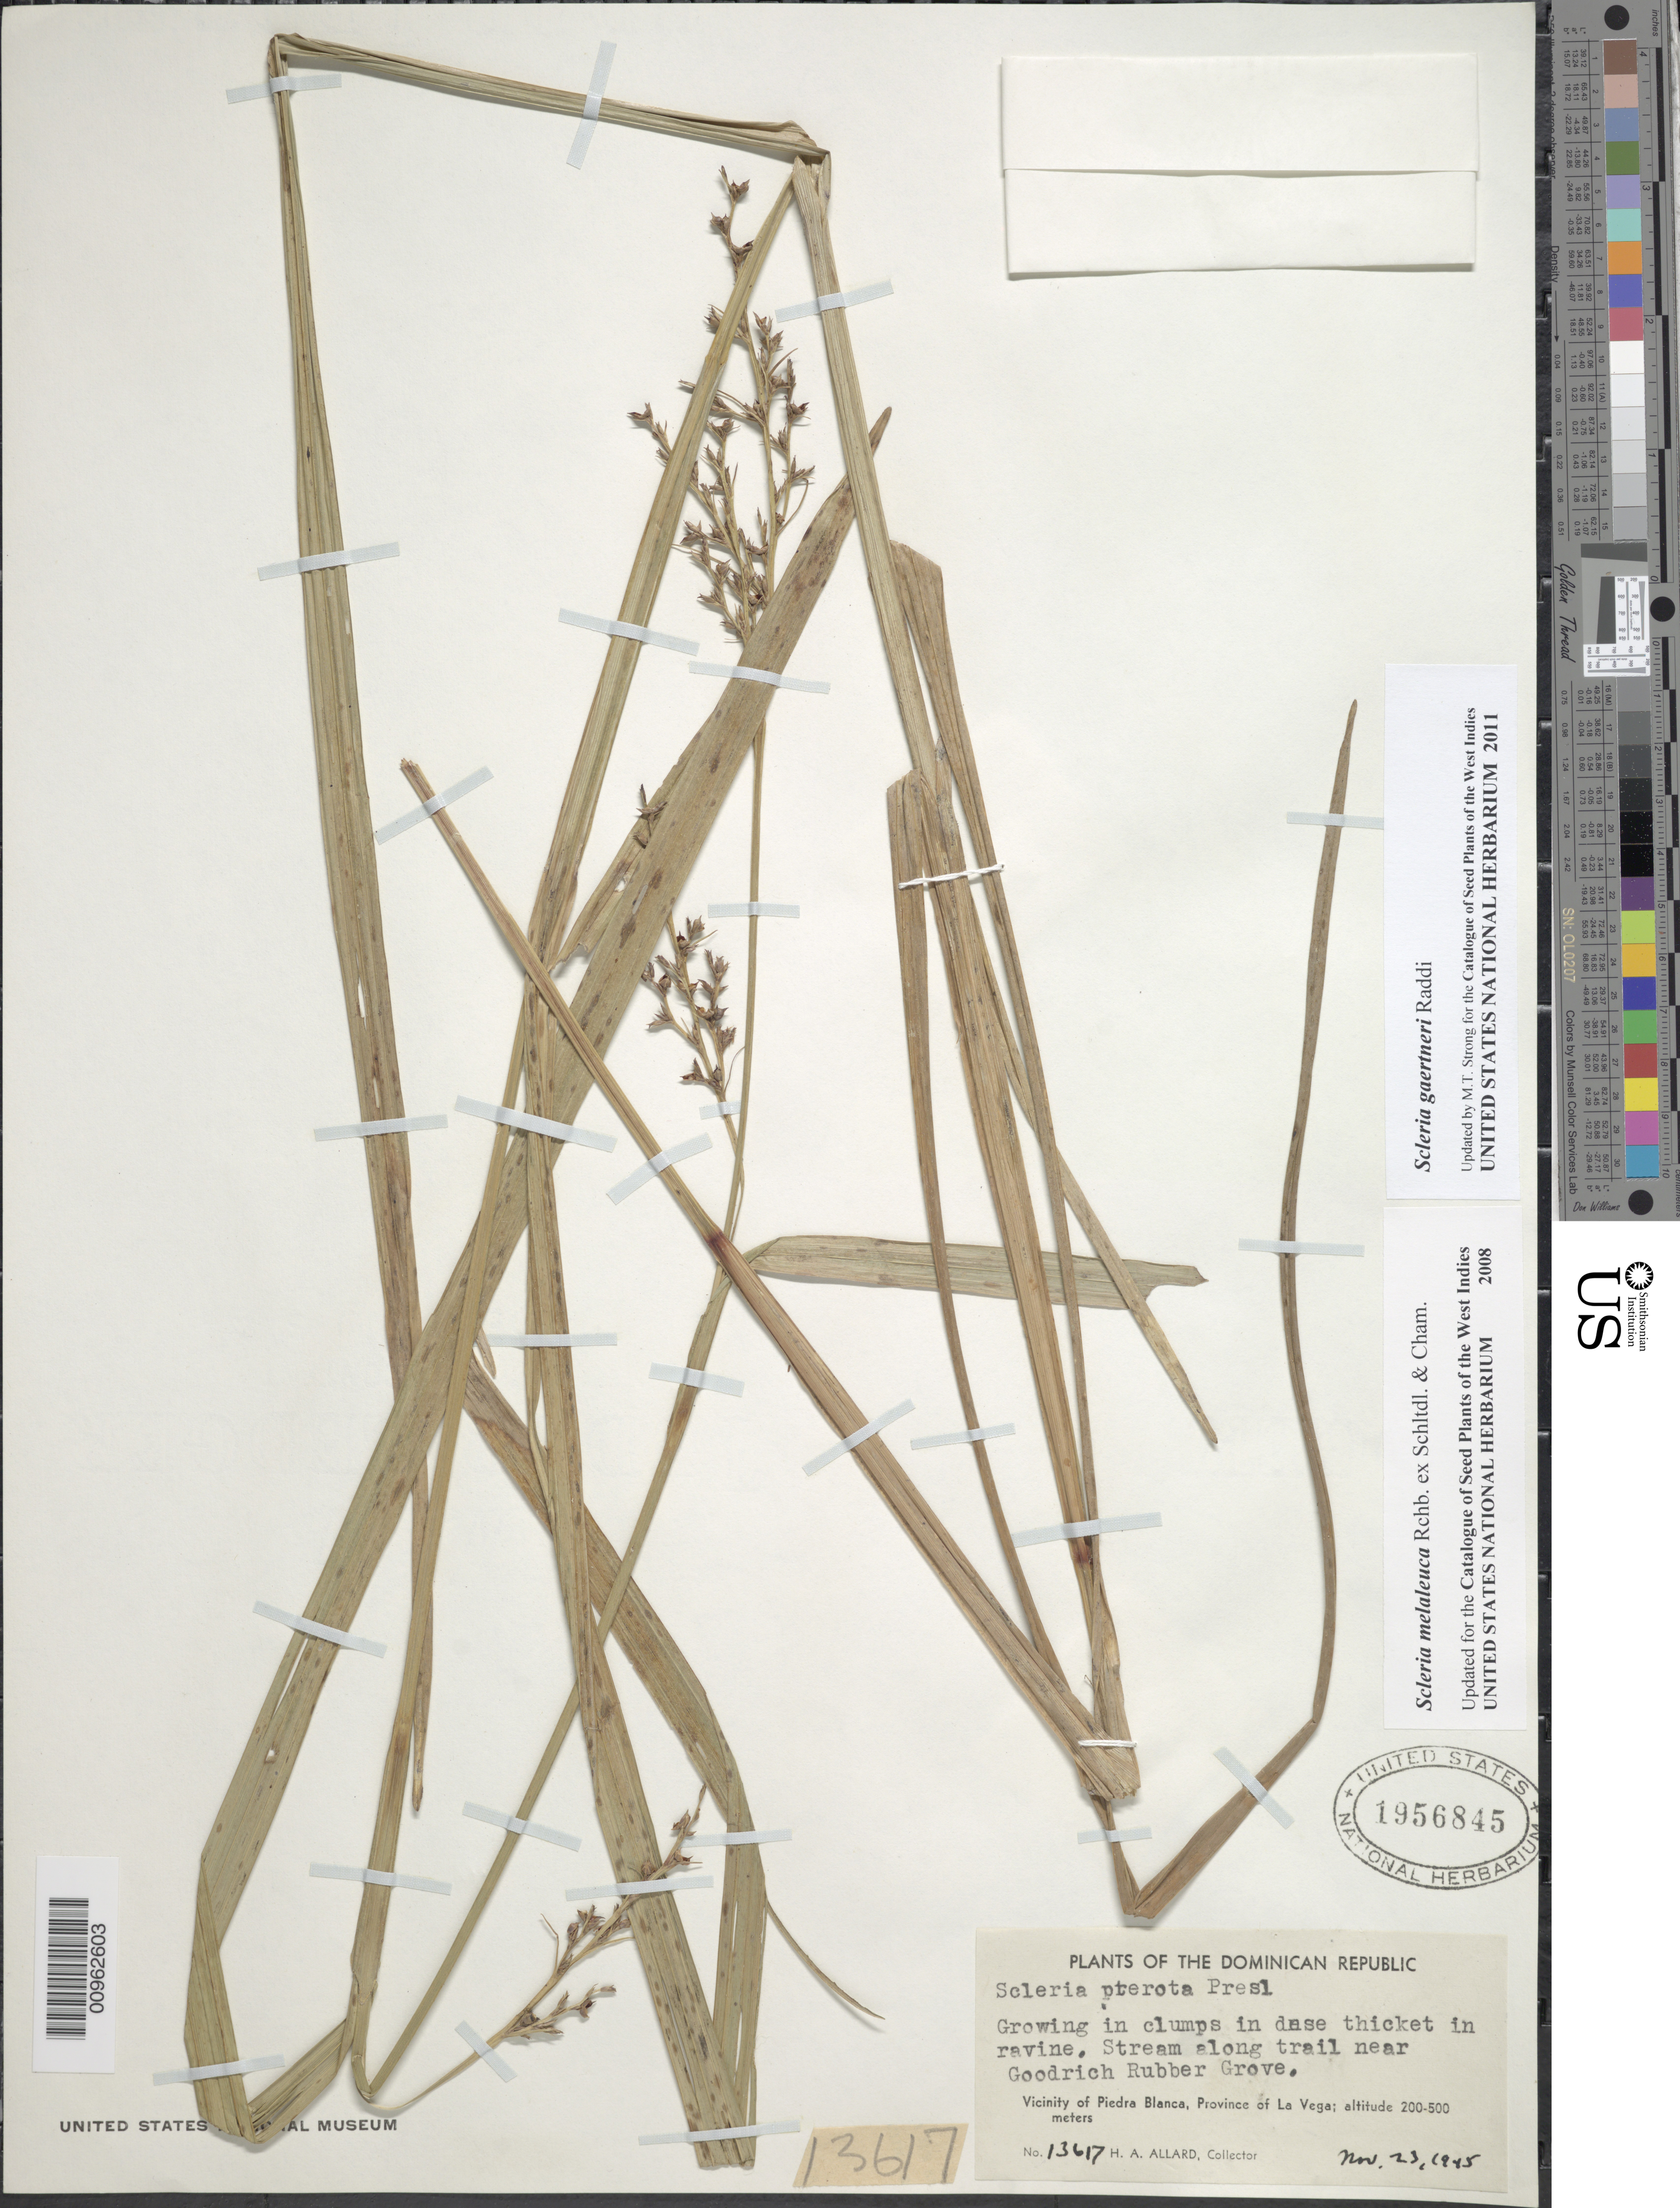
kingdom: Plantae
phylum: Tracheophyta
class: Liliopsida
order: Poales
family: Cyperaceae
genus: Scleria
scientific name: Scleria gaertneri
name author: Raddi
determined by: Strong, M. T., (US), Smithsonian Institution - National Museum of Natural History (UNITED STATES)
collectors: H. A. Allard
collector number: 13617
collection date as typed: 23 Nov 1945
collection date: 1945-11-23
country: Dominican Republic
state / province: La Vega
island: Hispaniola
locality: Vicinity of Piedra Blanca, stream along trail near Goodrich Rubber Grove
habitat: In dense thicket in ravine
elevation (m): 200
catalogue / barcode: US 1956845